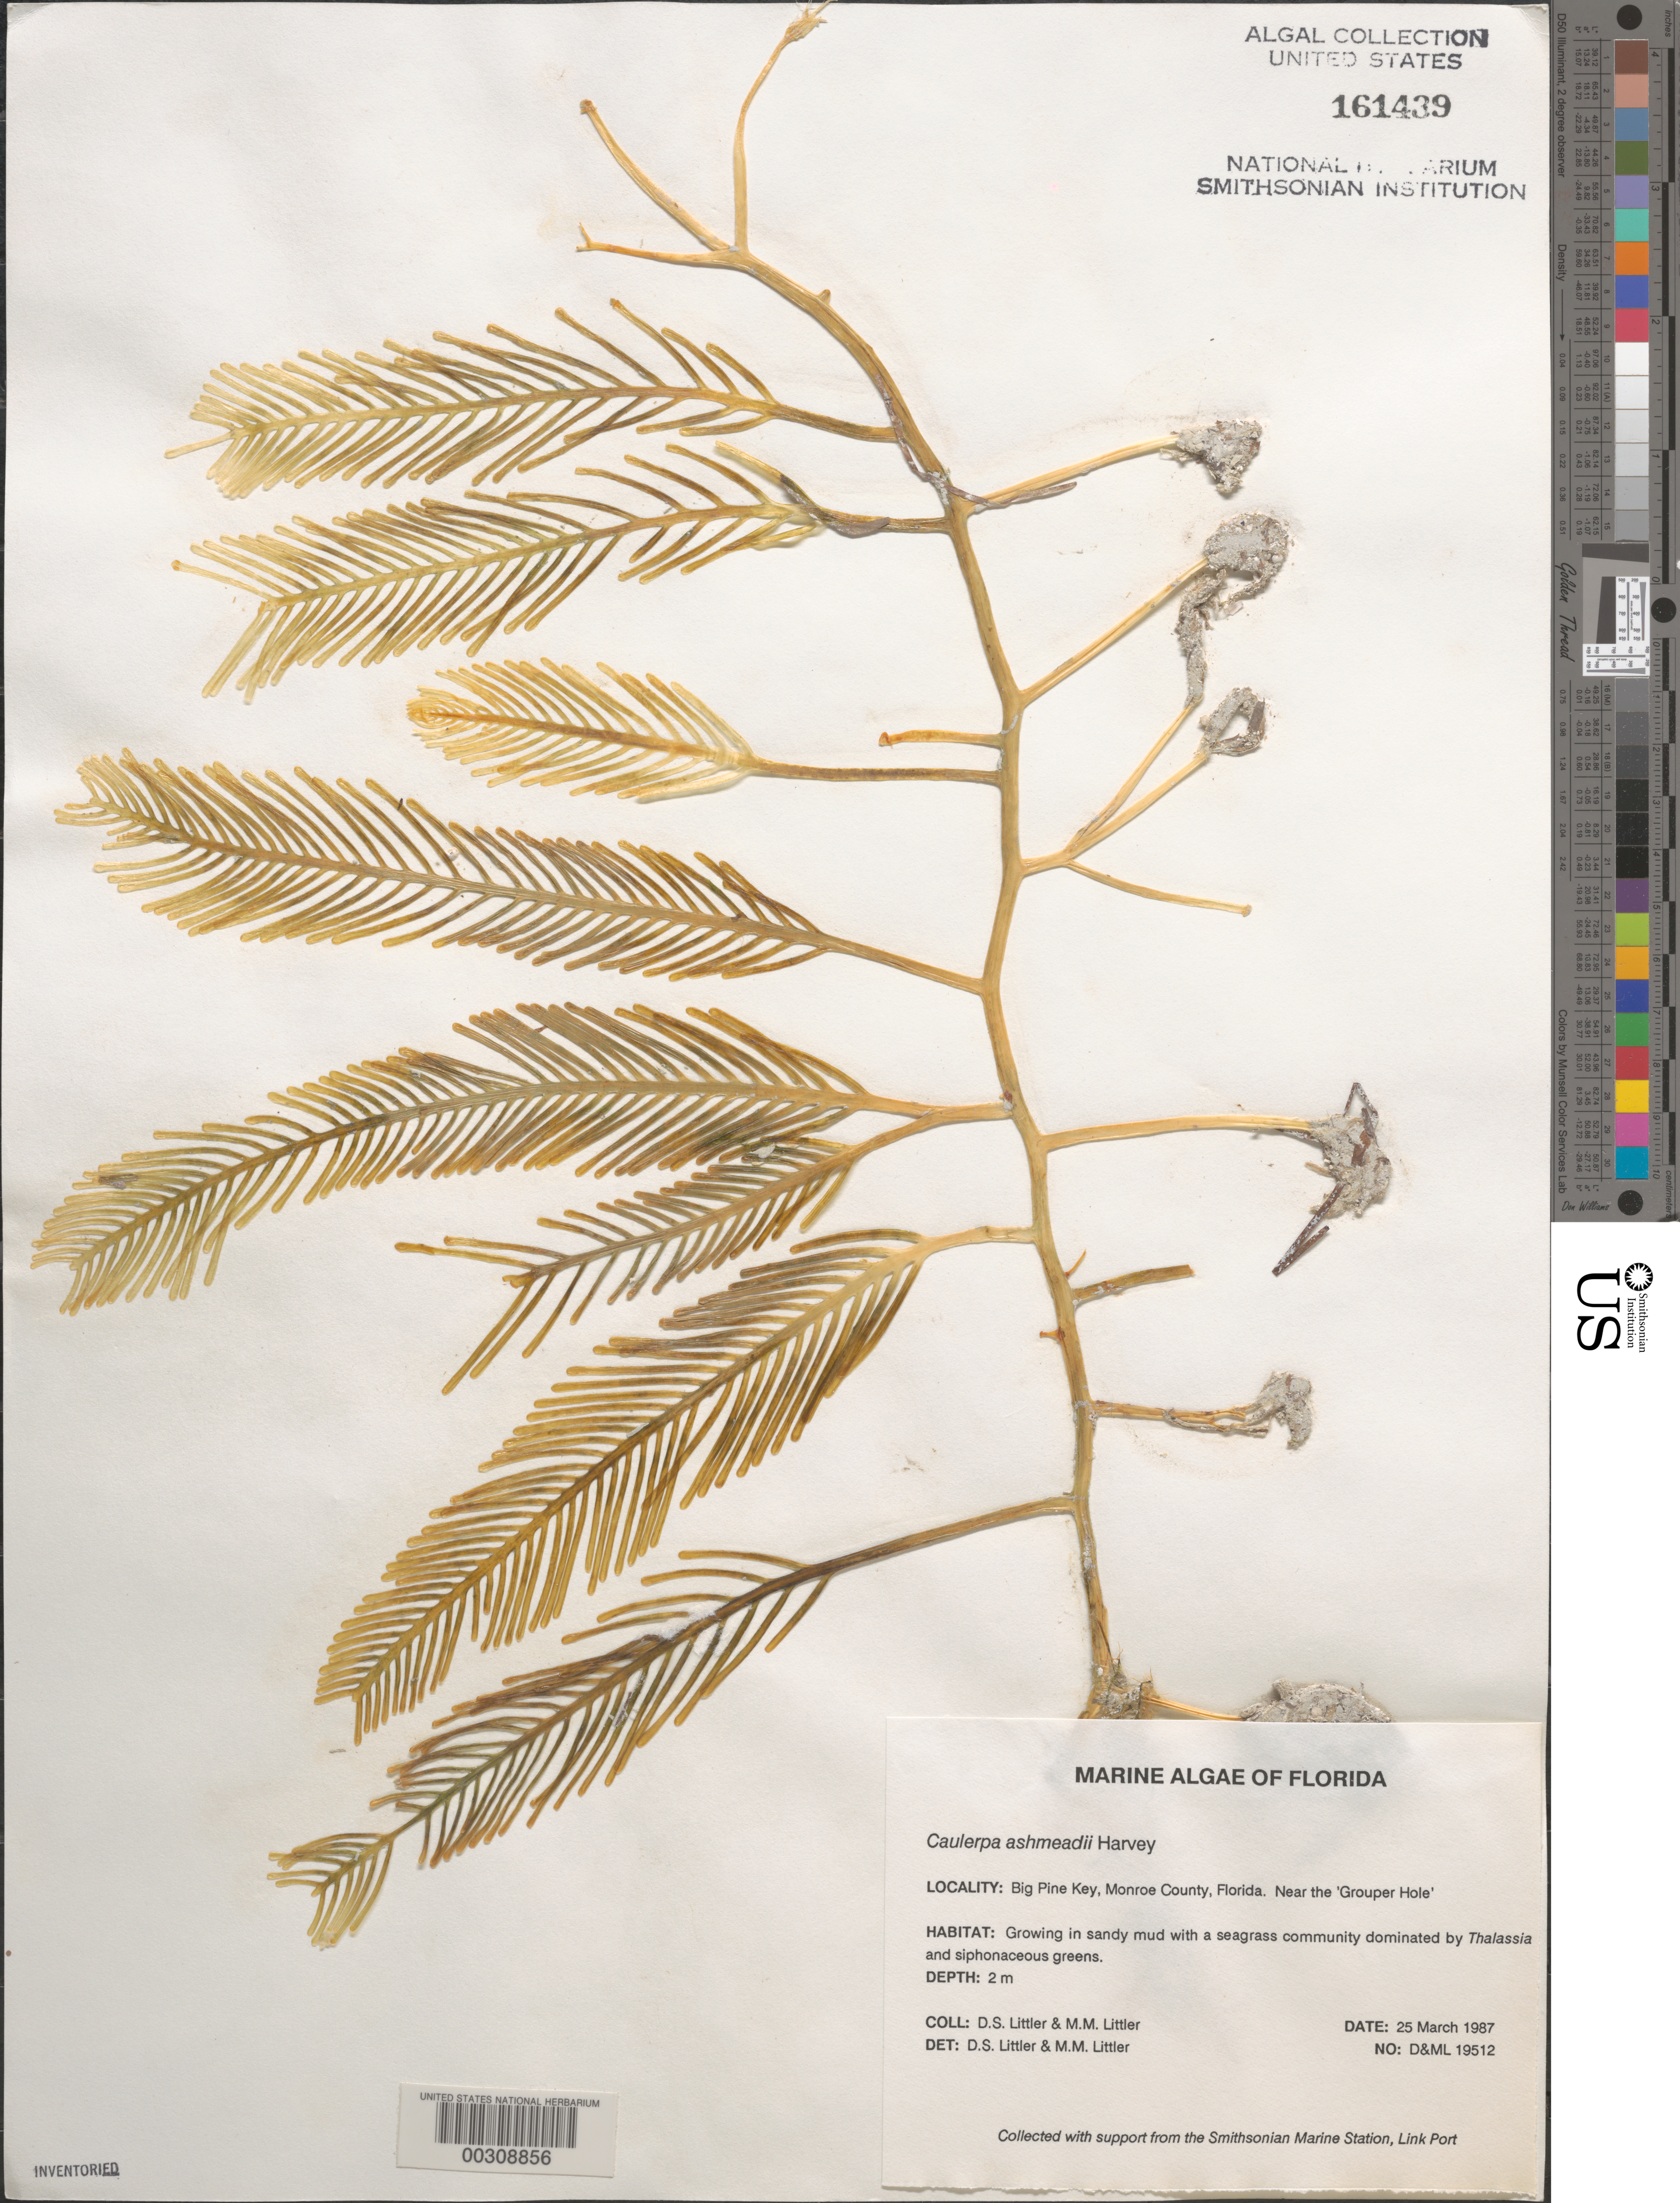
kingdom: Plantae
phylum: Chlorophyta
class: Ulvophyceae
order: Bryopsidales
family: Caulerpaceae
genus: Caulerpa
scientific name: Caulerpa ashmeadii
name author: Harv.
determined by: Littler, D. S.; Littler, M. M.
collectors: D. S. Littler & M. M. Littler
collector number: D&ML 19512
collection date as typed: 25 Mar 1987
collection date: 1987-03-25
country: United States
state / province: Florida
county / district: Monroe County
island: Big Pine Key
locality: Near Grouper Hole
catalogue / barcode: US 161439